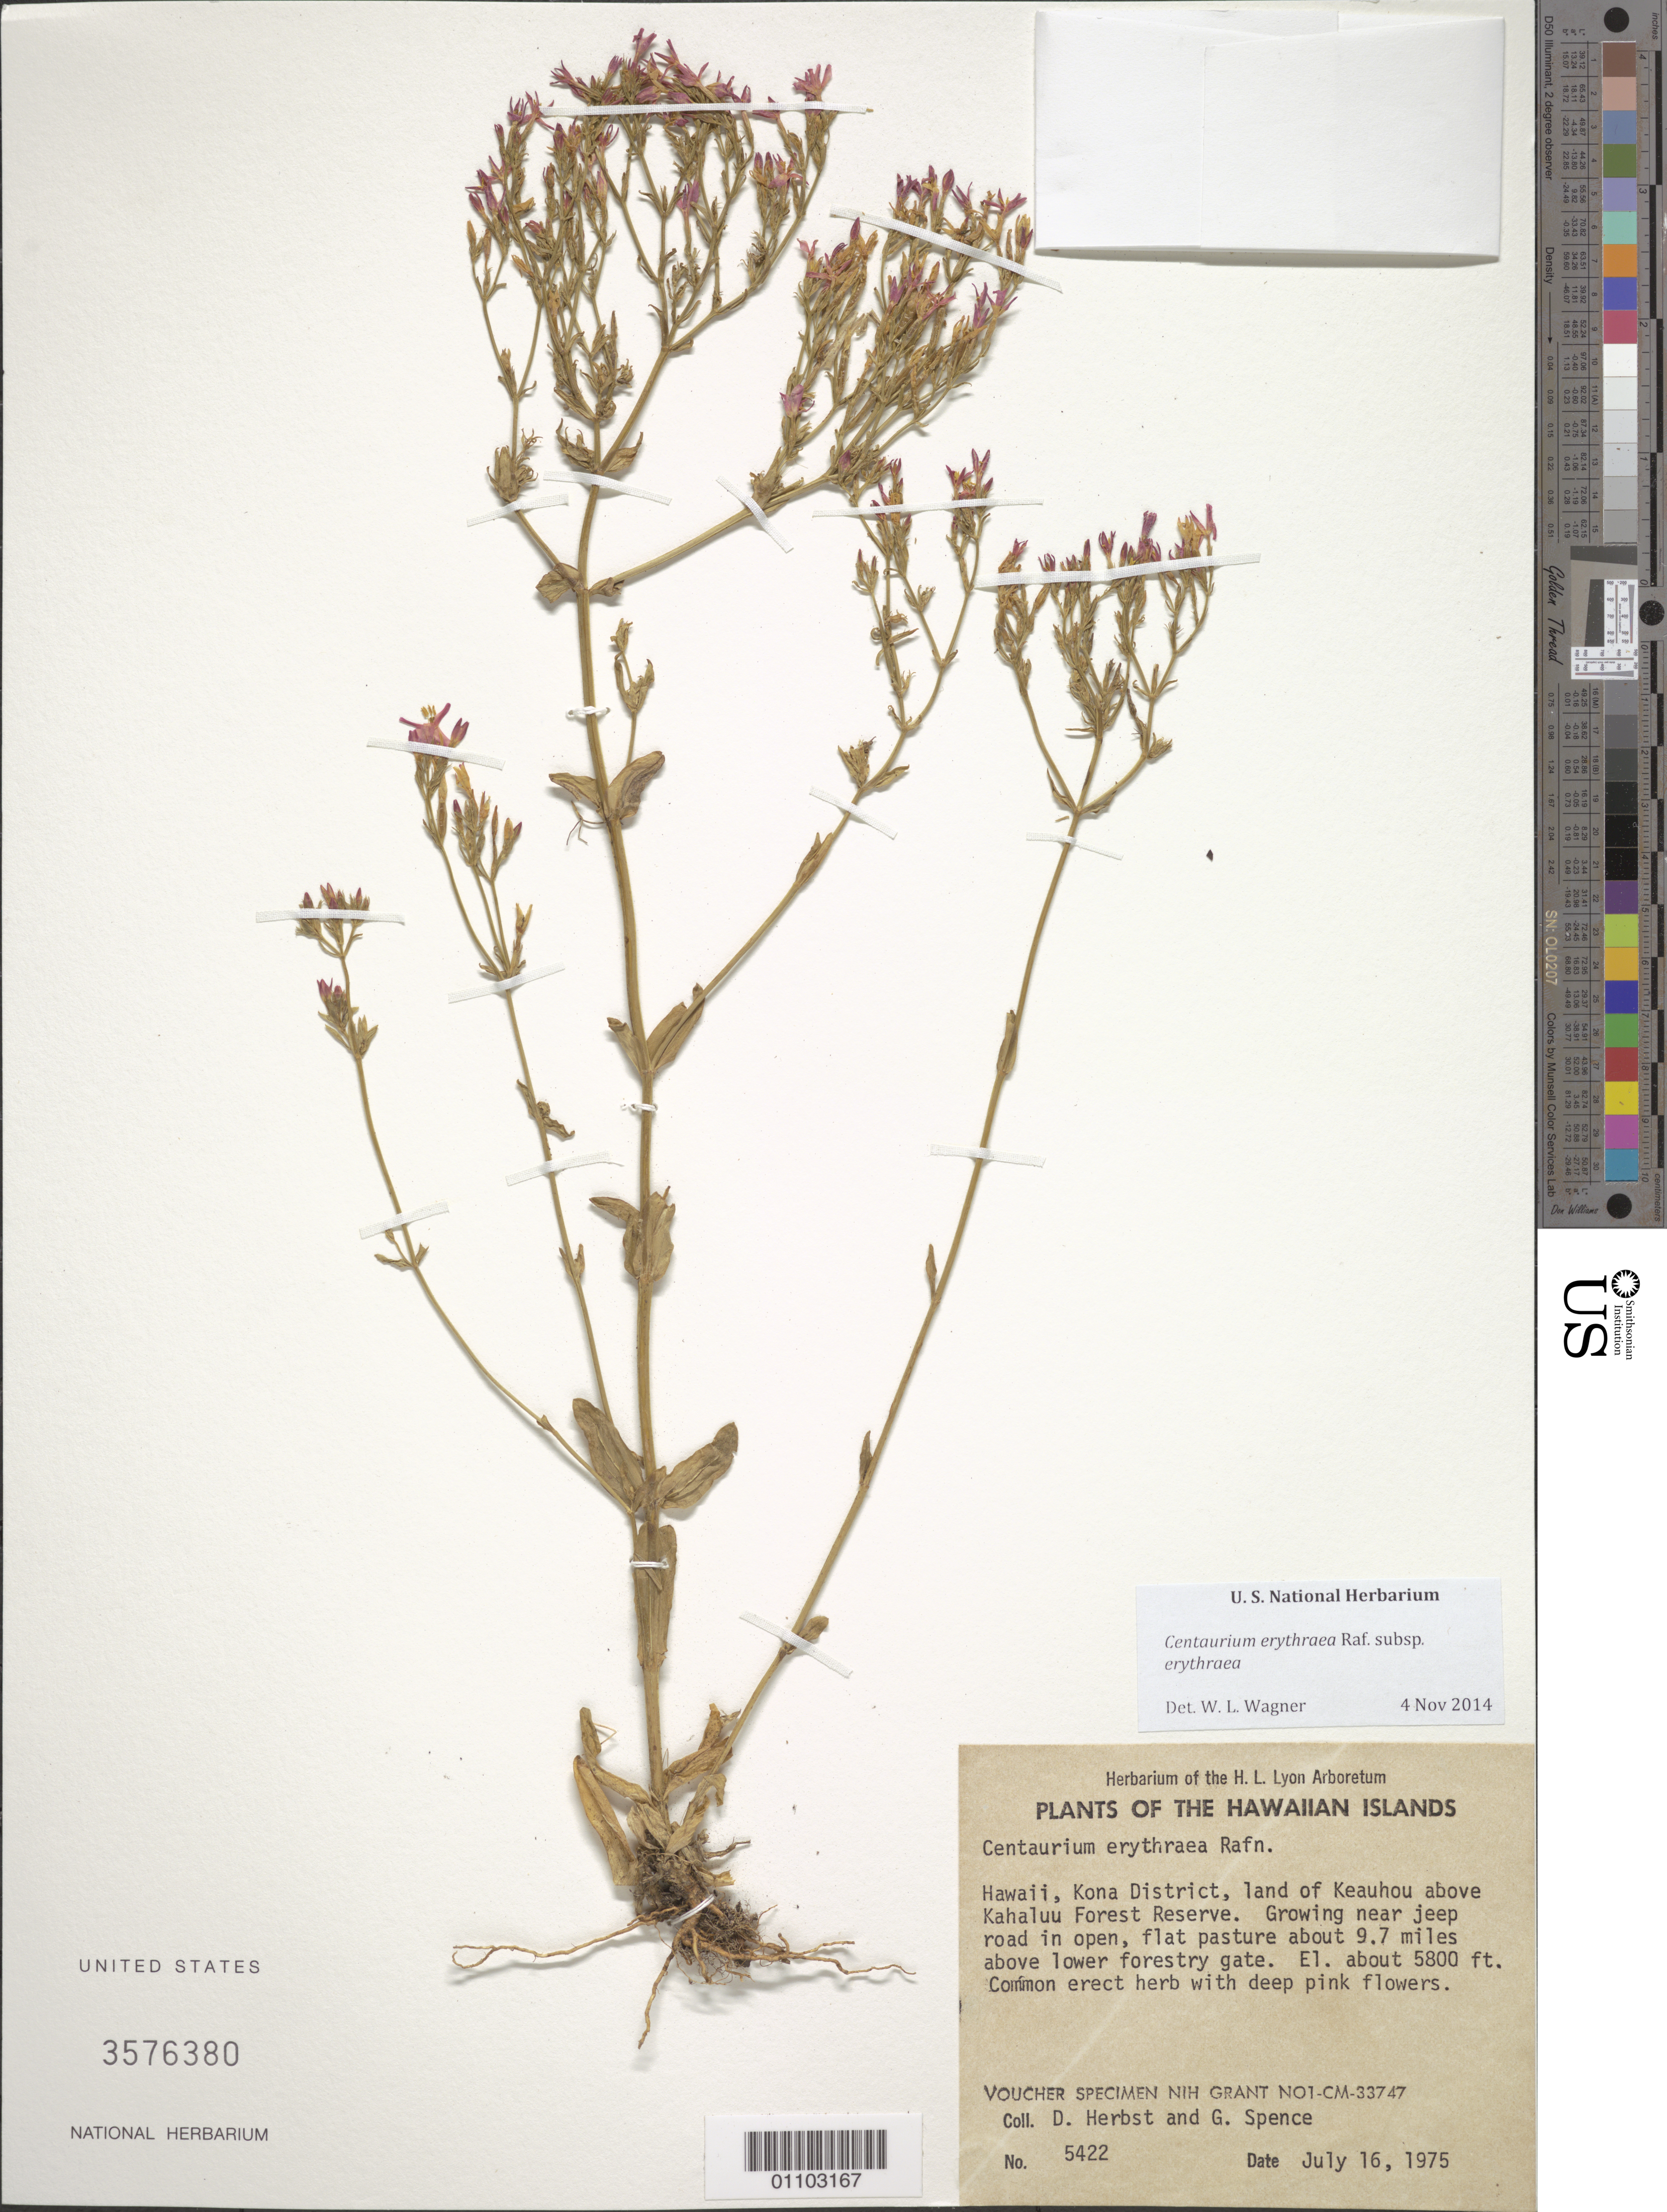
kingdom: Plantae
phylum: Tracheophyta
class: Magnoliopsida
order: Gentianales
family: Gentianaceae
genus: Centaurium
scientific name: Centaurium erythraea subsp. erythraea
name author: Rafn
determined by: Wagner, W. L., (BOT), Smithsonian Institution - National Museum of Natural History (UNITED STATES)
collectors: D. R. Herbst & G. Spence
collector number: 5422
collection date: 1975-07-16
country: United States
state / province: Hawaii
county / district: Hawaii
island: Hawaii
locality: Kona District, land of Keauhou above Kahaluu Forest Reserve, growing near jeep road in open, flat pasture about 9.7 miles above lower forestry gate.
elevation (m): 1768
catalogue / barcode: US 3576380